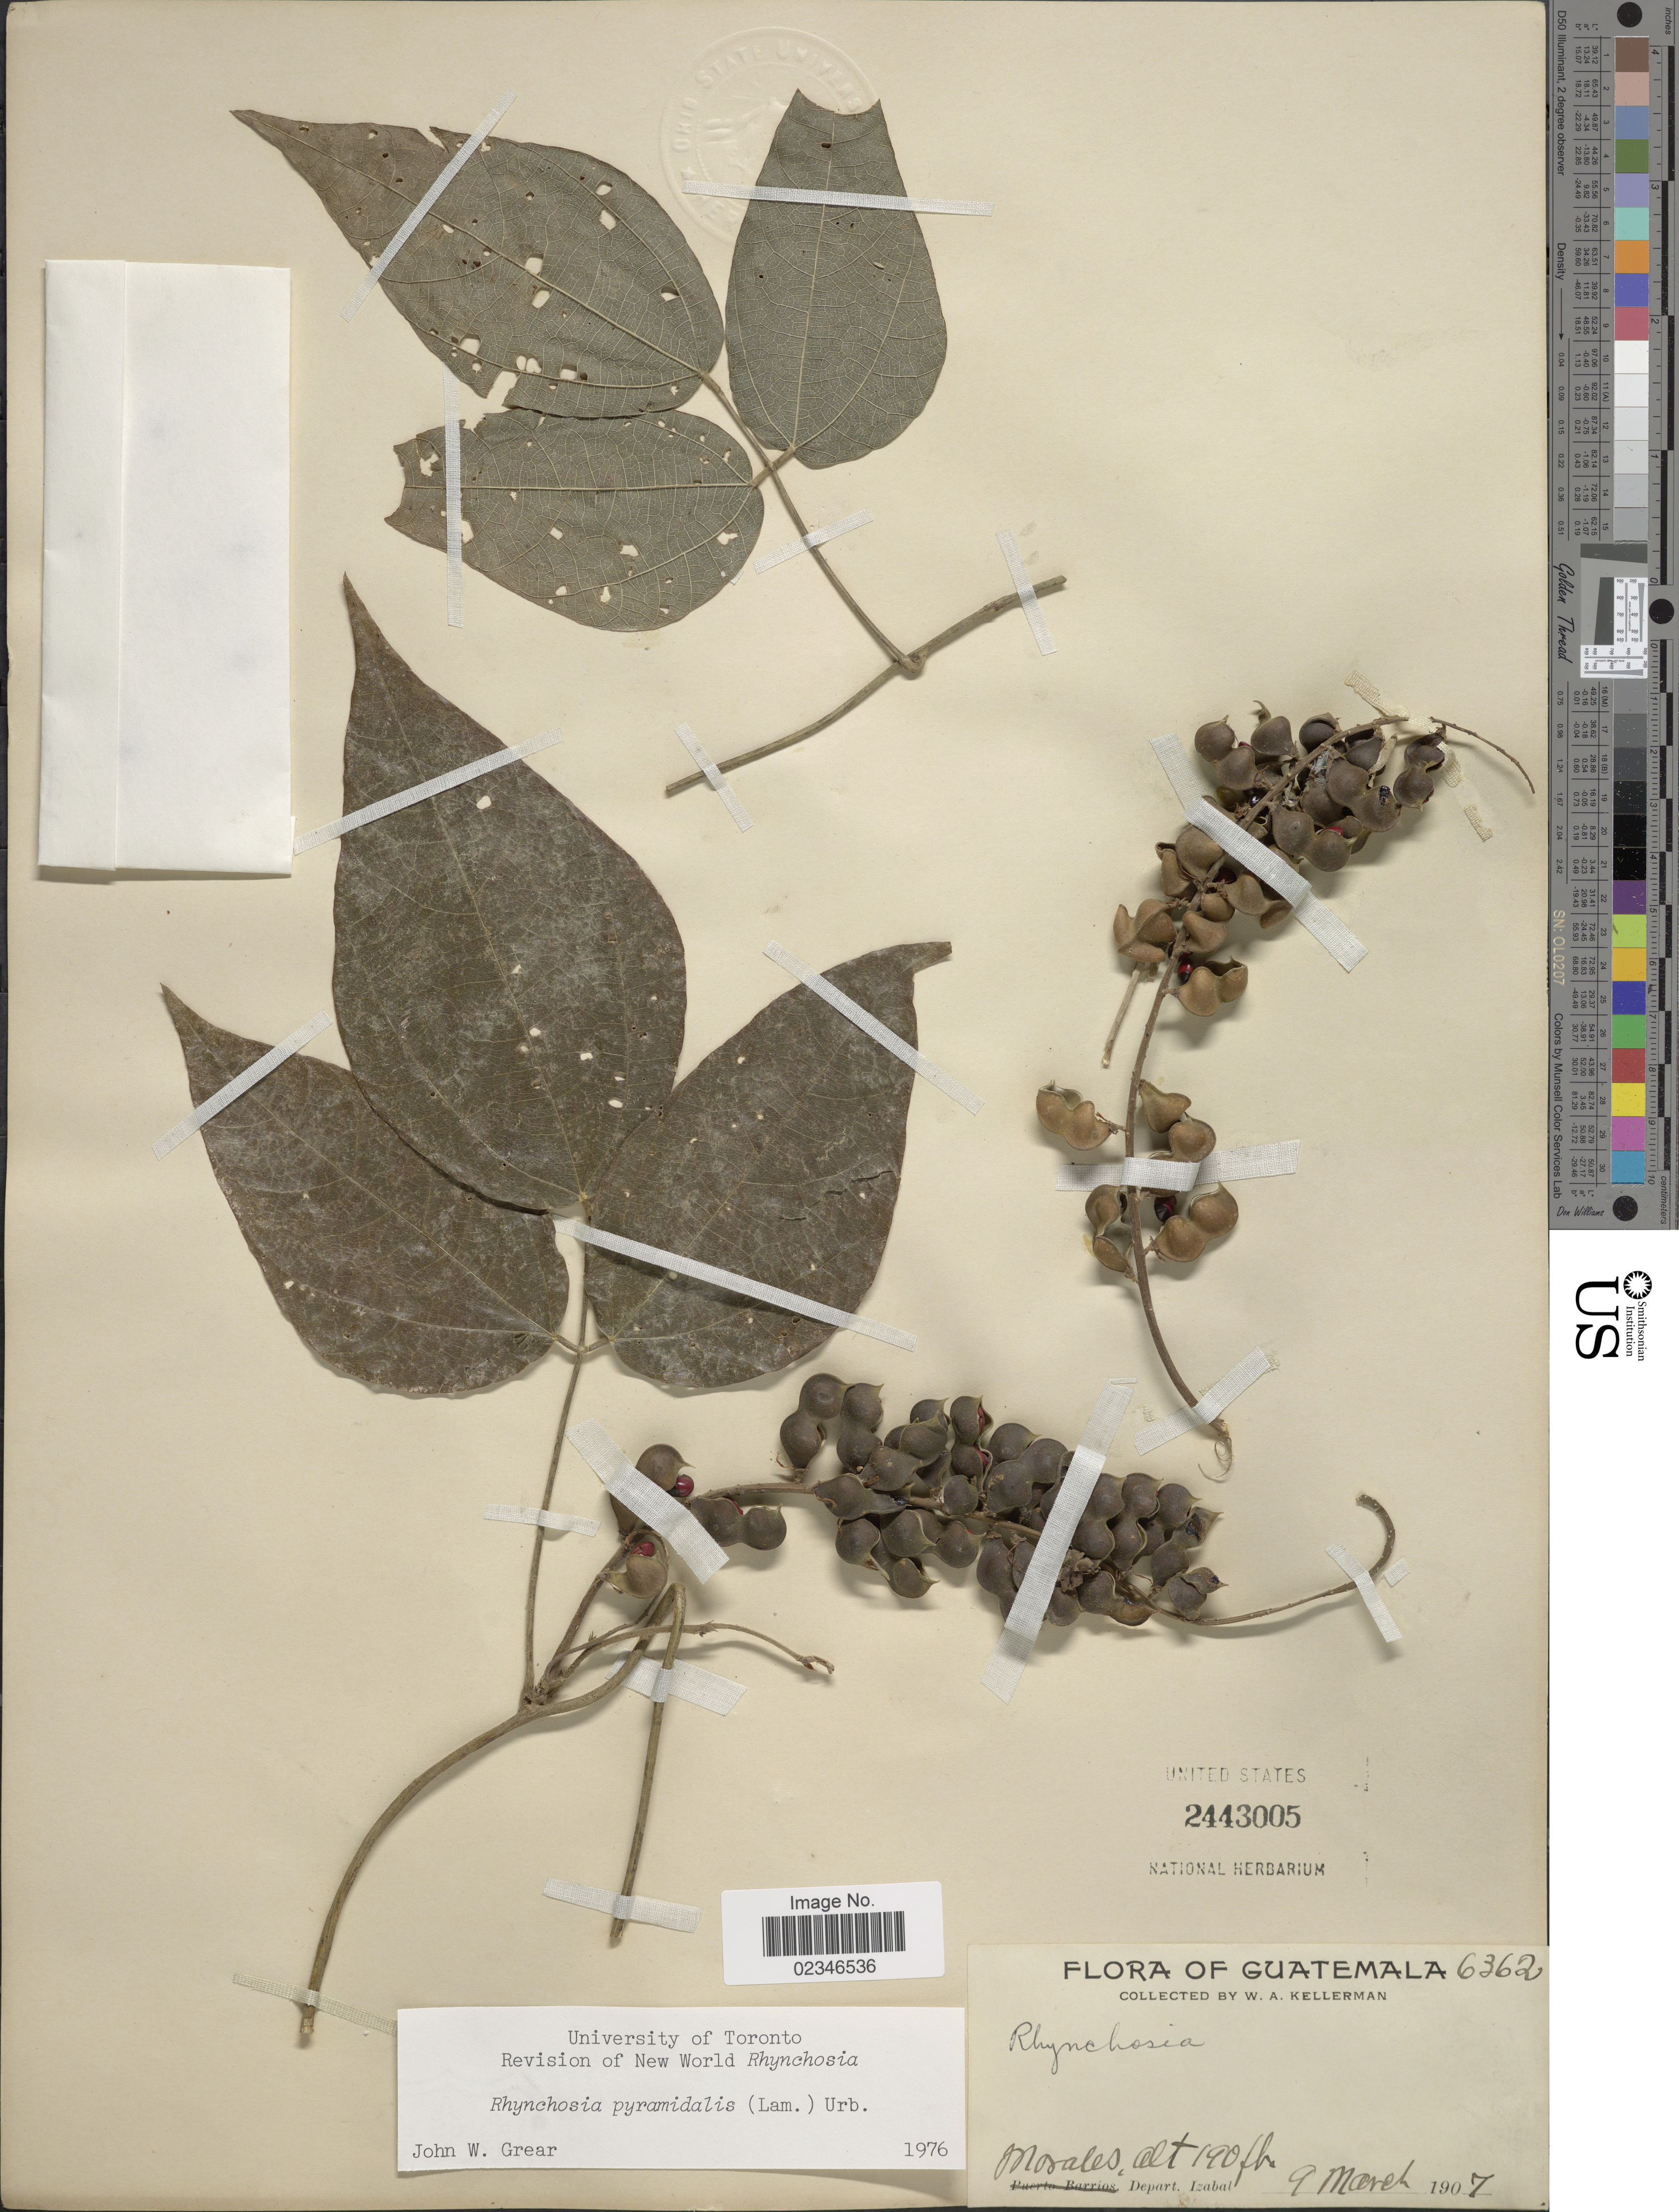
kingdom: Plantae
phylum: Tracheophyta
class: Magnoliopsida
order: Fabales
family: Fabaceae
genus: Rhynchosia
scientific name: Rhynchosia pyramidalis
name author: (Lam.) Urb.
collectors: W. Kellerman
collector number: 6362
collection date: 1907-03-09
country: Guatemala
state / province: Izabal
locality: Morales, Depart. Izabal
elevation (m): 58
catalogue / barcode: US 2443005